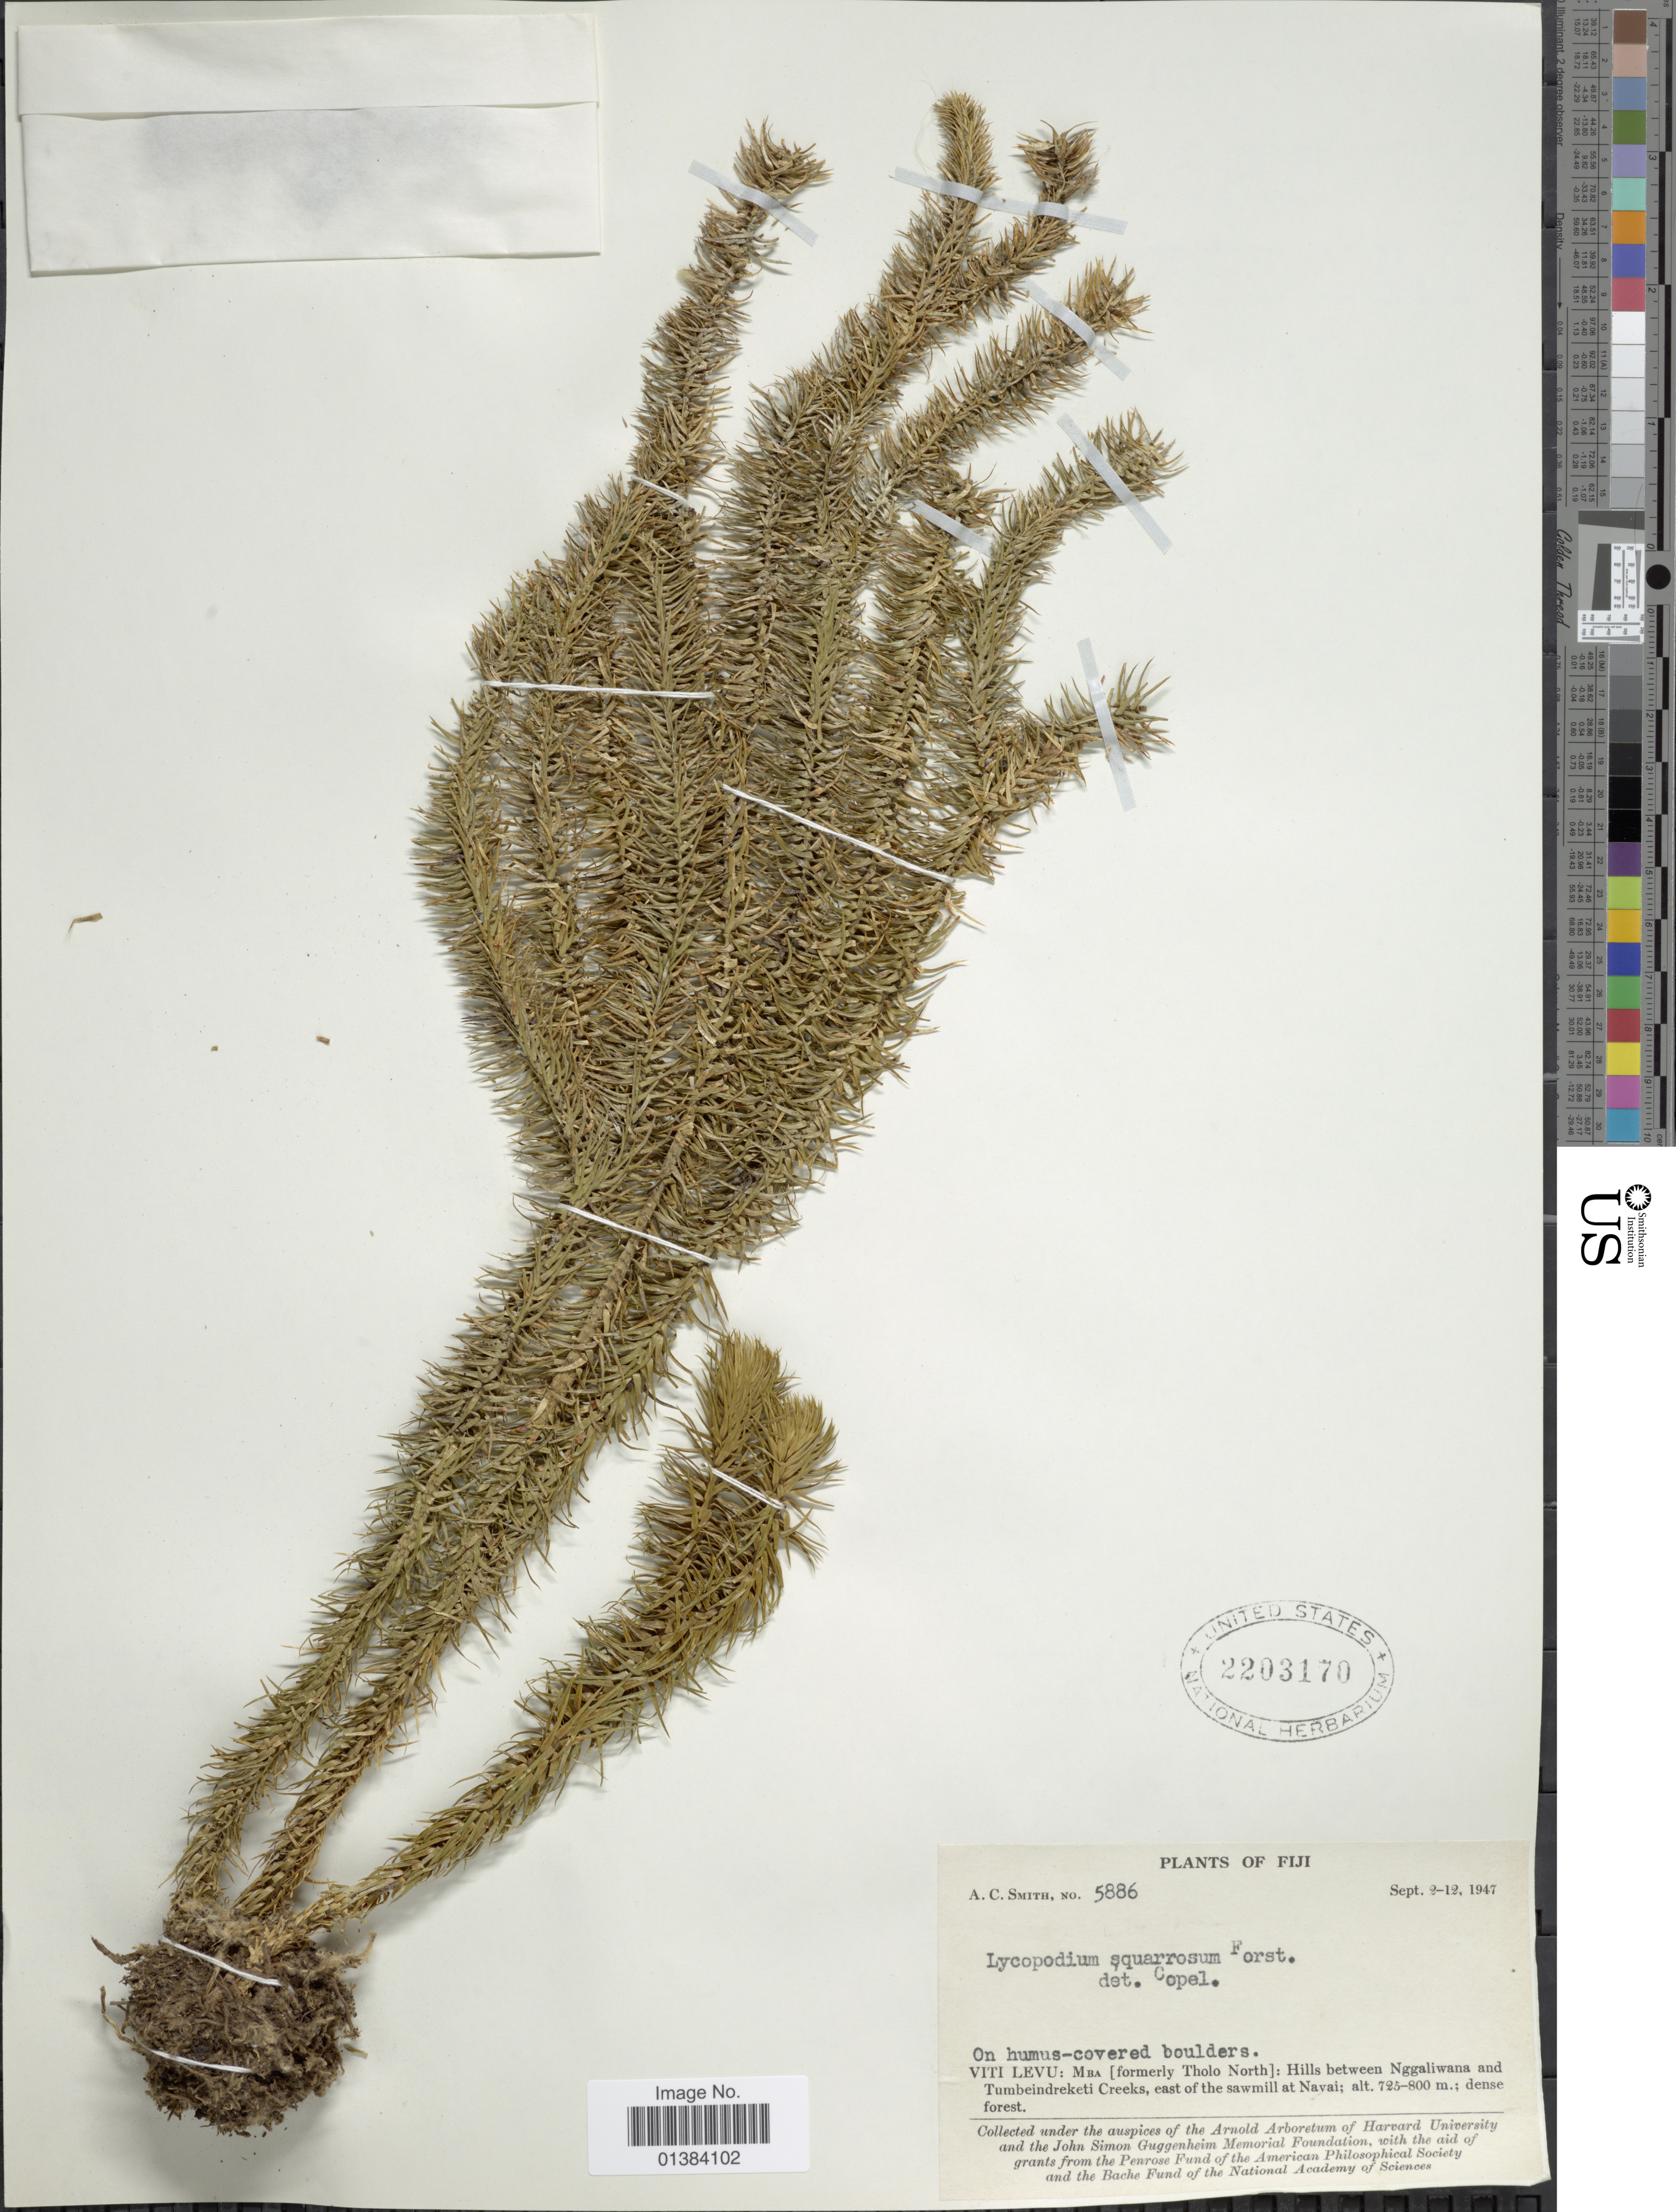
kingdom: Plantae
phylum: Tracheophyta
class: Lycopodiopsida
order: Lycopodiales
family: Lycopodiaceae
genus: Phlegmariurus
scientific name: Phlegmariurus squarrosus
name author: (G. Forst.) Á. Löve & D. Löve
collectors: A. C. Smith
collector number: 5886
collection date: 1947-09-02/1947-09-12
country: Fiji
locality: Viti Levu: Mba [formerly Tholo North]: Hills between Nggaliwana and Tumbeindreketi Creeks, east of the sawmill at Navai.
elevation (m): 725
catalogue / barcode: US 2203170